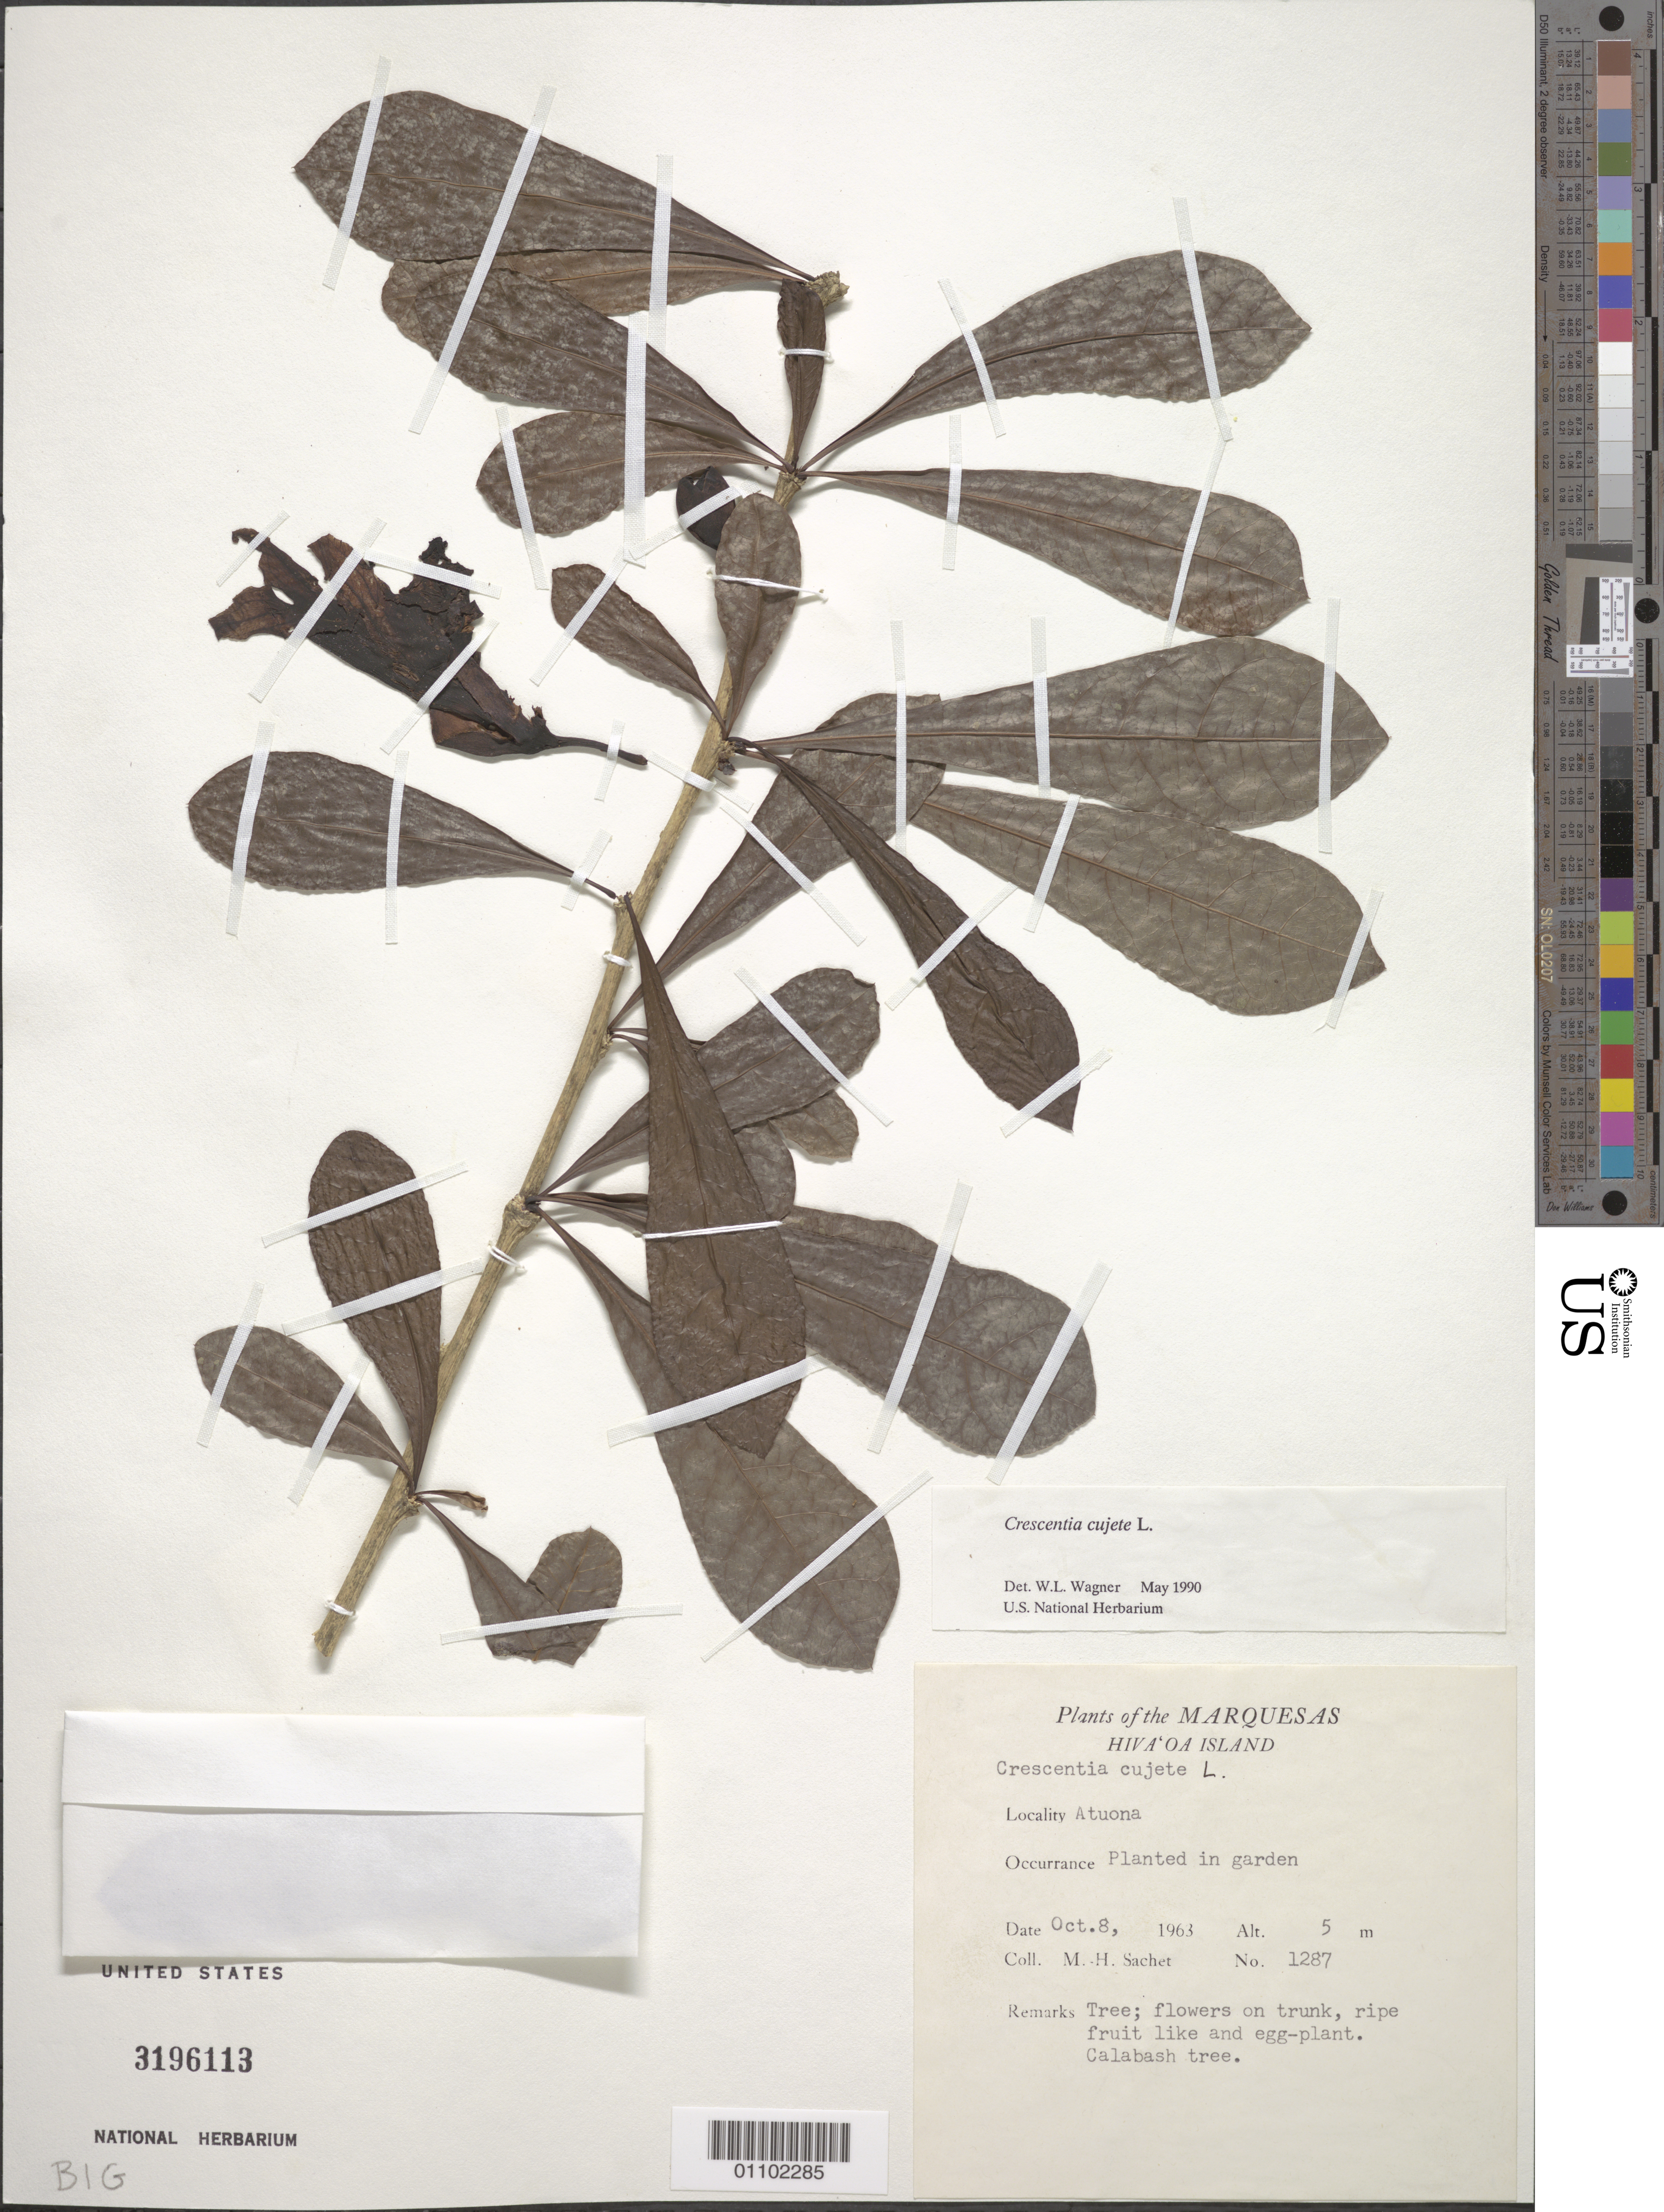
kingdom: Plantae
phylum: Tracheophyta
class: Magnoliopsida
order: Lamiales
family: Bignoniaceae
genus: Crescentia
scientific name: Crescentia cujete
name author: L.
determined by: Wagner, W. L., (BOT), Smithsonian Institution - National Museum of Natural History (UNITED STATES)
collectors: M.-H. Sachet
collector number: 1287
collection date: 1963-10-08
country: French Polynesia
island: Hiva Oa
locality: Atuona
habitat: Planted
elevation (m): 5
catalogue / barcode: US 3196113